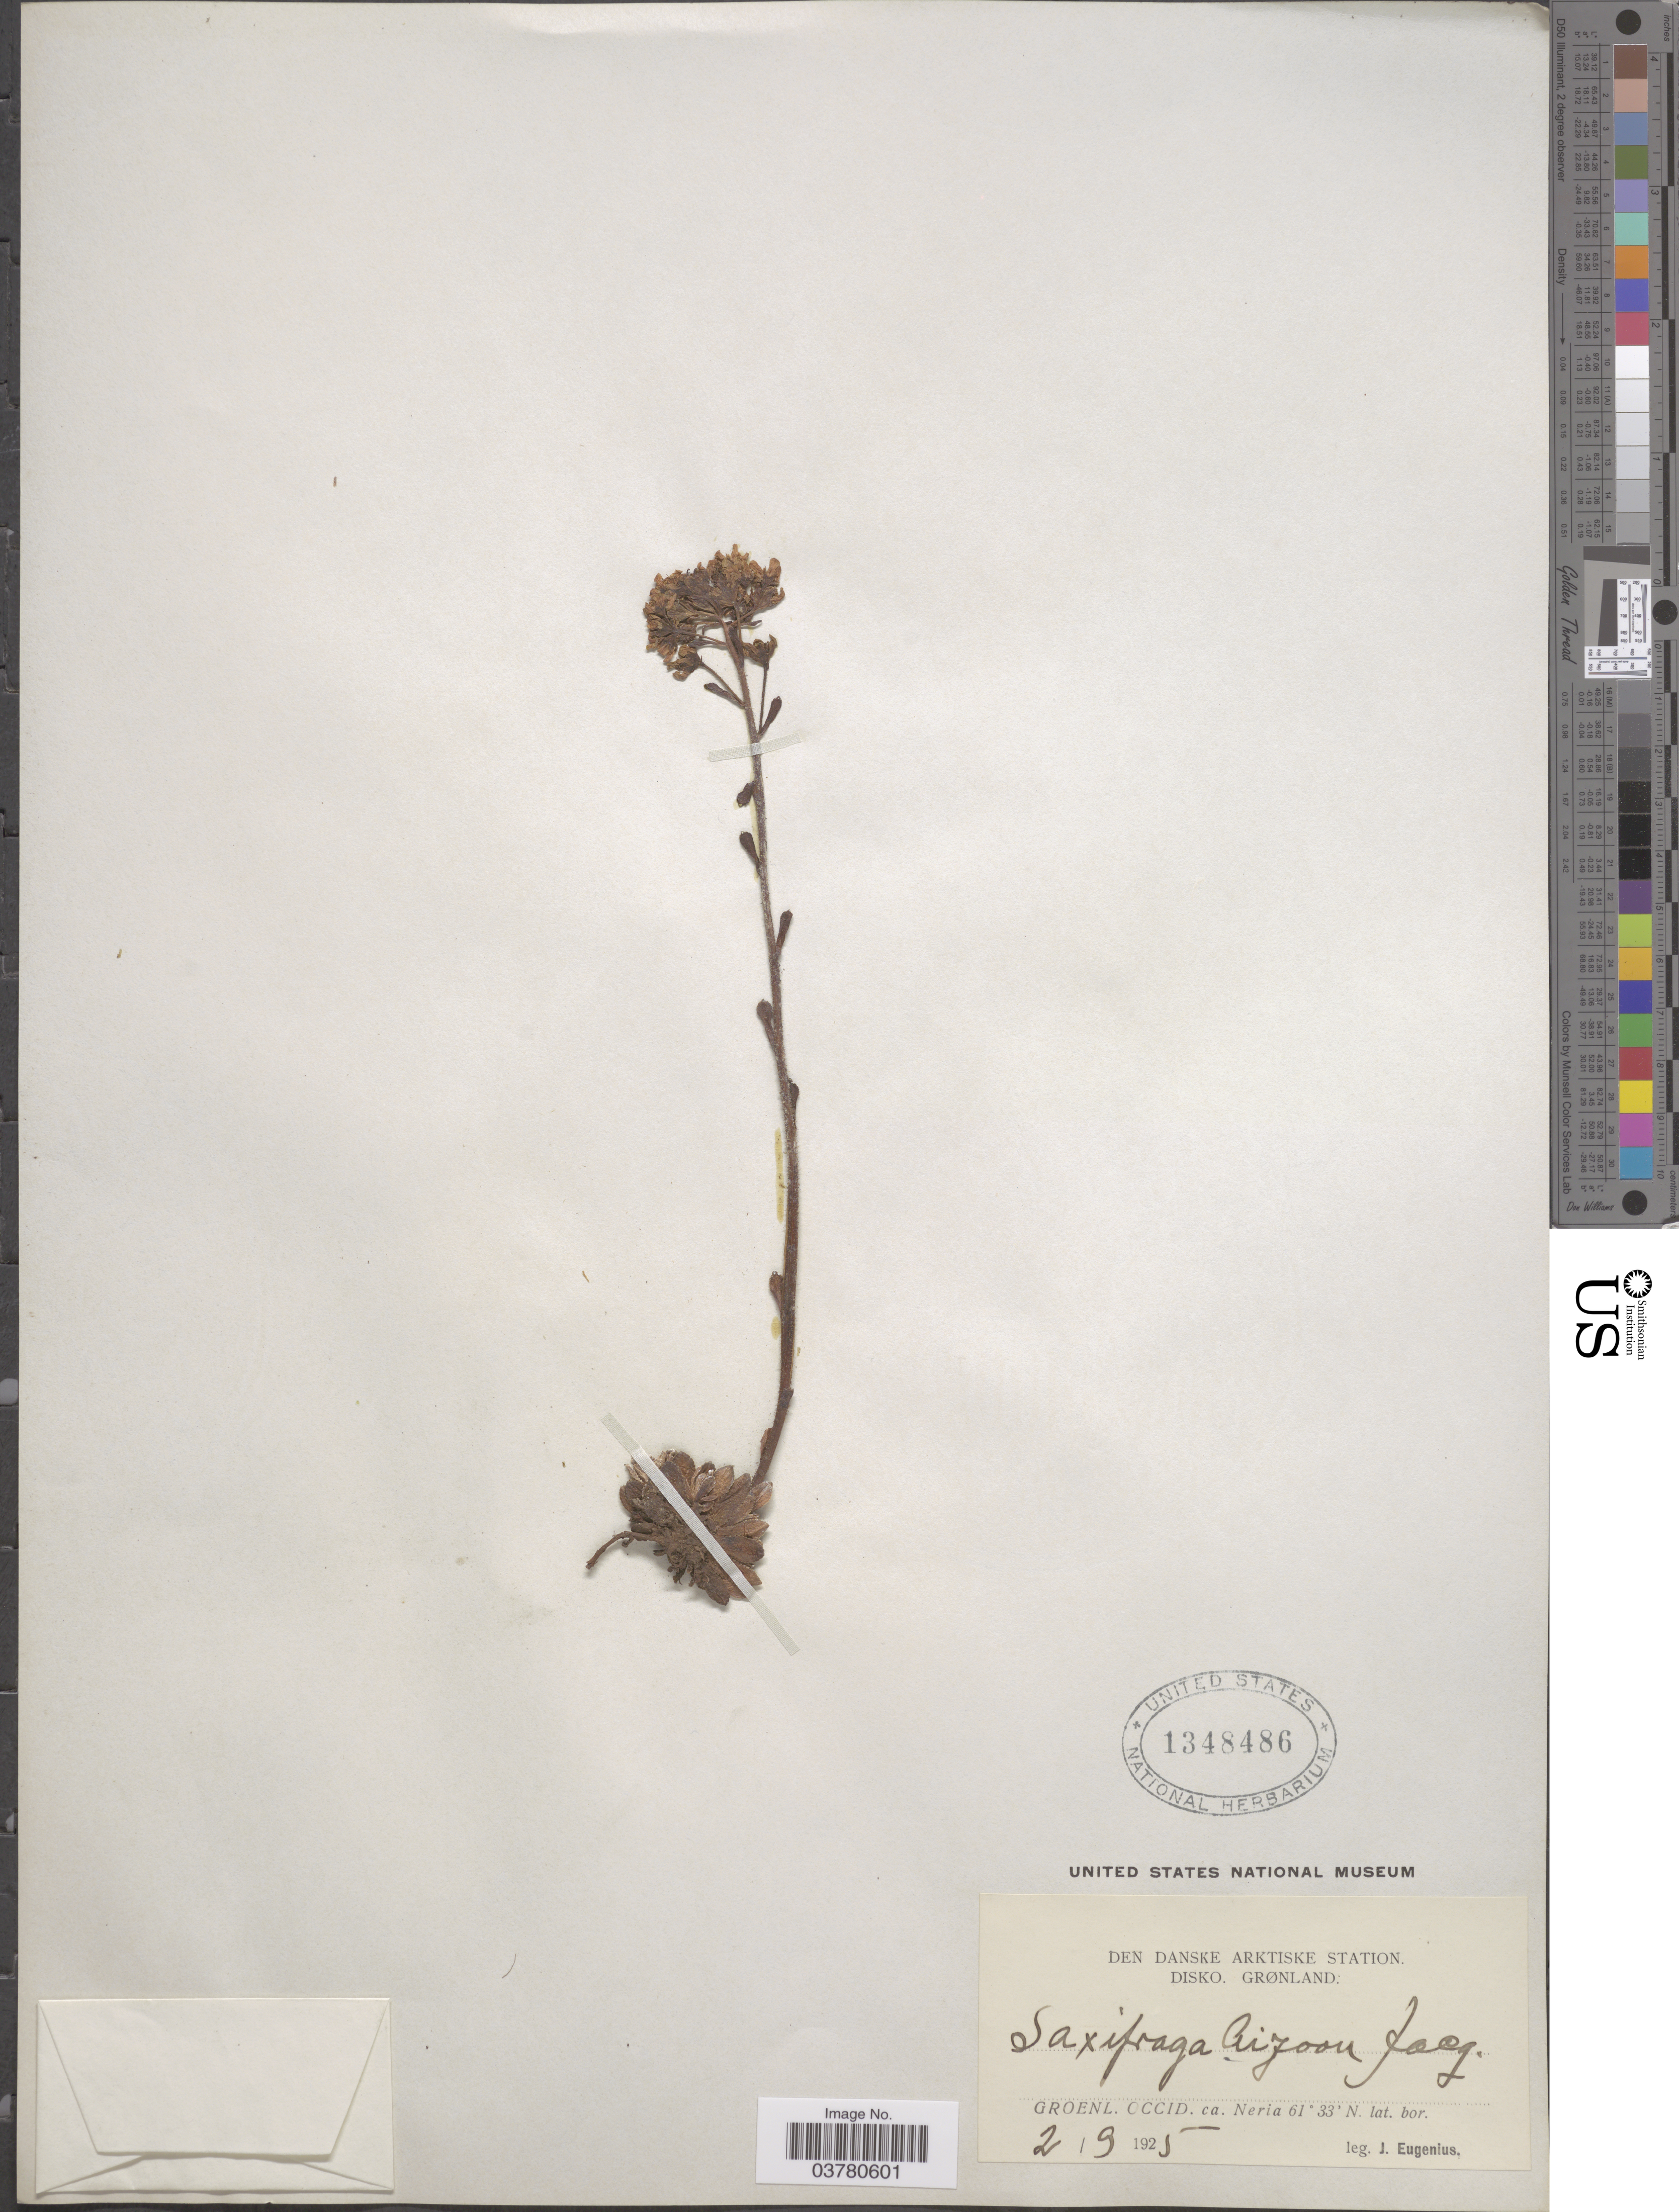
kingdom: Plantae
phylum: Tracheophyta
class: Magnoliopsida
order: Saxifragales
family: Saxifragaceae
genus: Saxifraga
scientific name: Saxifraga paniculata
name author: Mill.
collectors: J. Eugenius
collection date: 1925-09-02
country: Greenland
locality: Den Danske Arktiske Station. Disko. Grønland. Groenl. Occid. ca. Neria.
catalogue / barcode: US 1348486